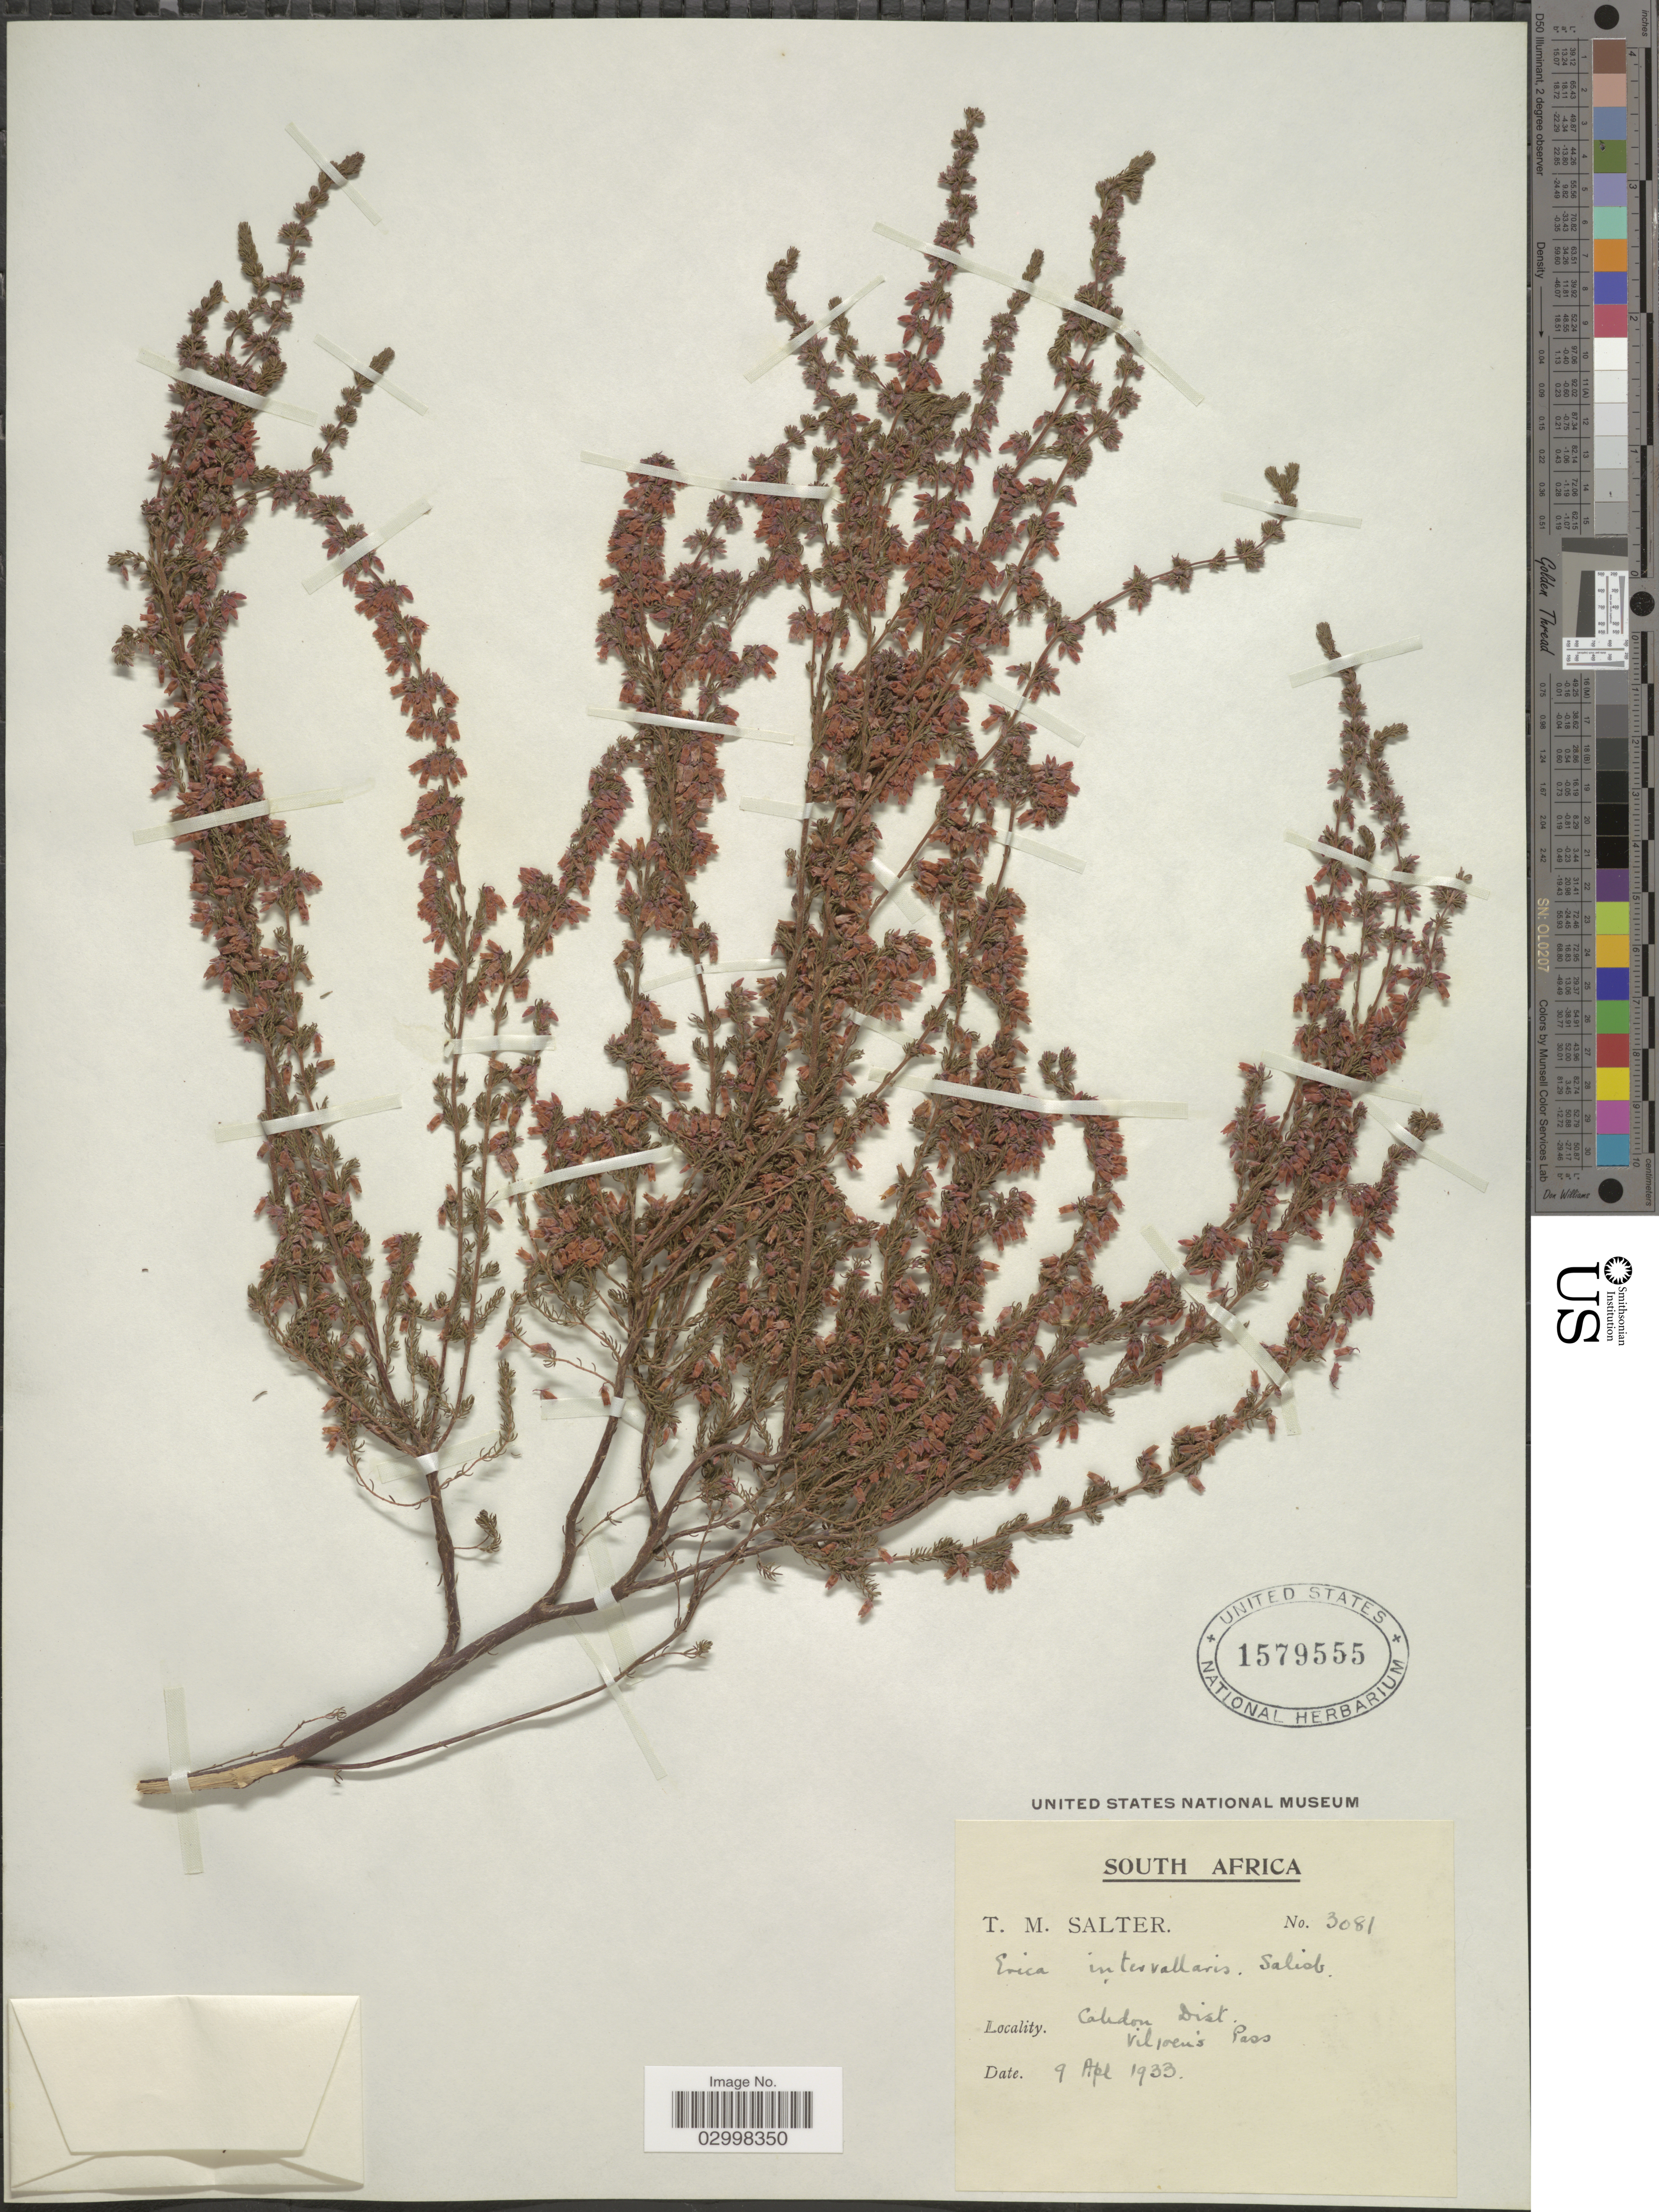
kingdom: Plantae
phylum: Tracheophyta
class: Magnoliopsida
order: Ericales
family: Ericaceae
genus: Erica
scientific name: Erica intervallaris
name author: Salisb.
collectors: T. Salter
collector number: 3081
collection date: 1933-04-09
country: South Africa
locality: Caledon Dist. Viljoen's Pass.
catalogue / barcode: US 1579555